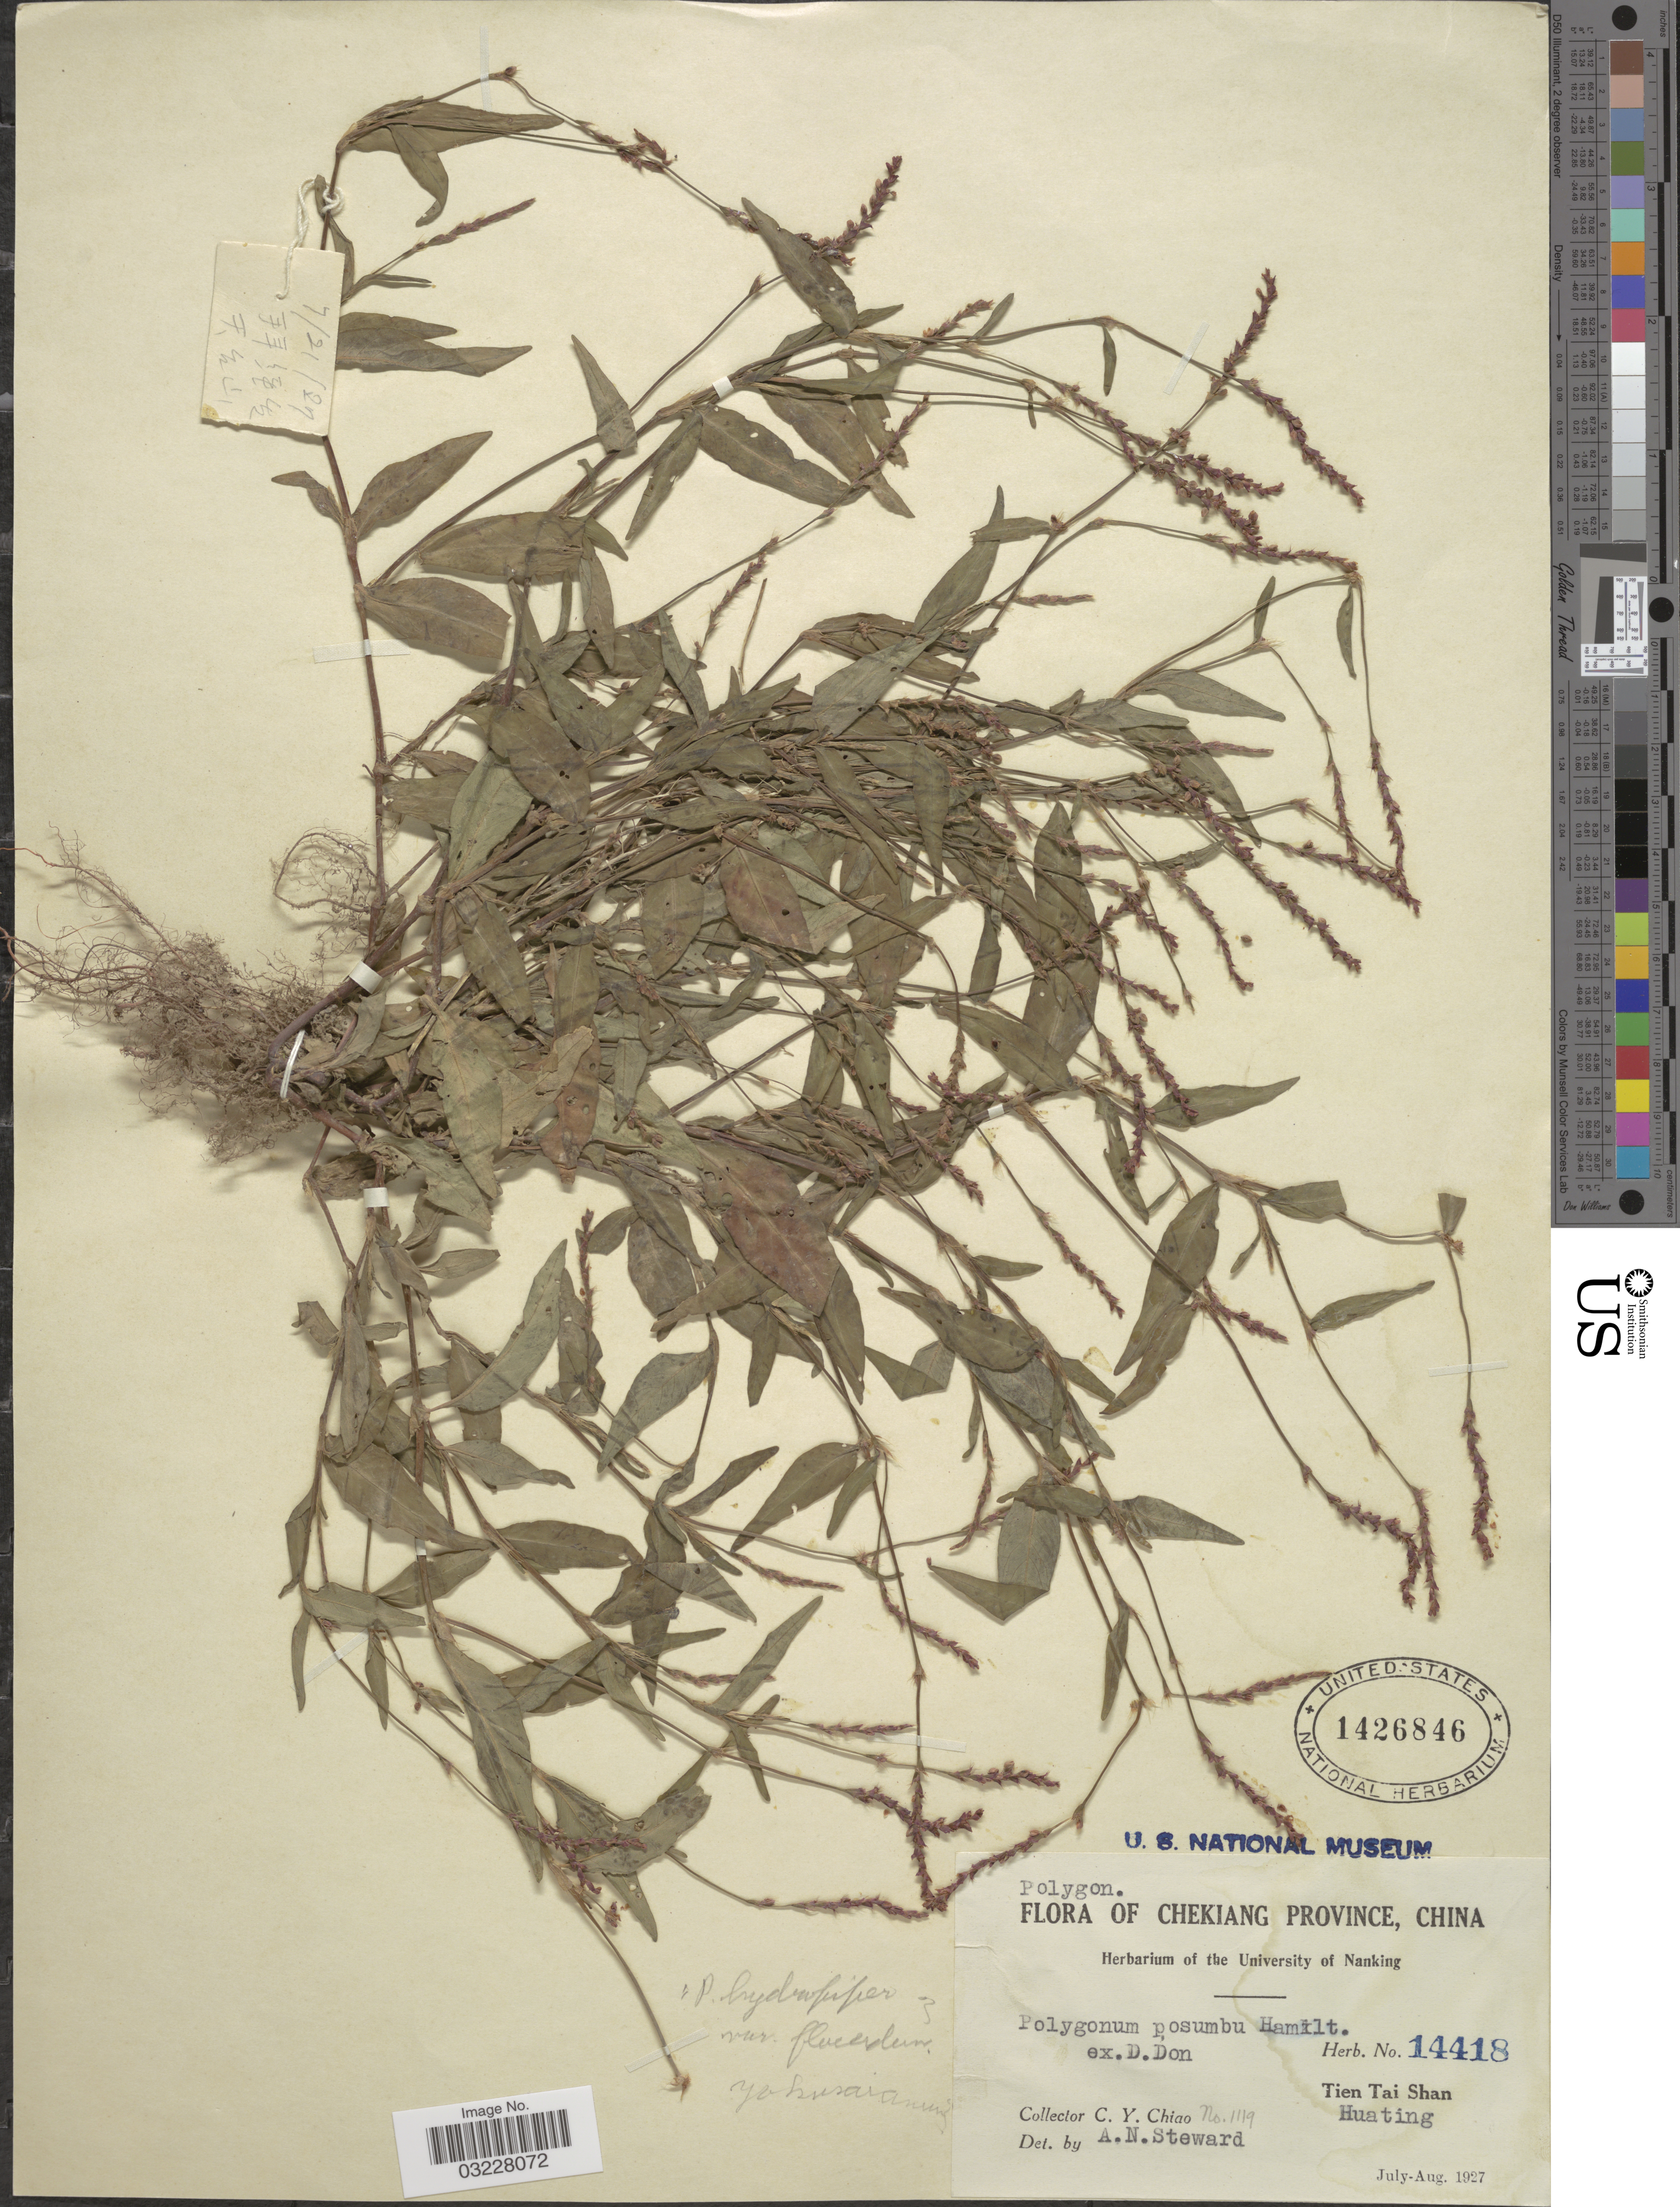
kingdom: Plantae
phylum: Tracheophyta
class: Magnoliopsida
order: Caryophyllales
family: Polygonaceae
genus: Polygonum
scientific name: Polygonum caespitosum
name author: Blume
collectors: C. Y. Chiao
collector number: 1119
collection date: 1927-07/1927-08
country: China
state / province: Zhejiang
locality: Chekiang Province. Tien Tai Shan, Huating.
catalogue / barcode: US 1426846